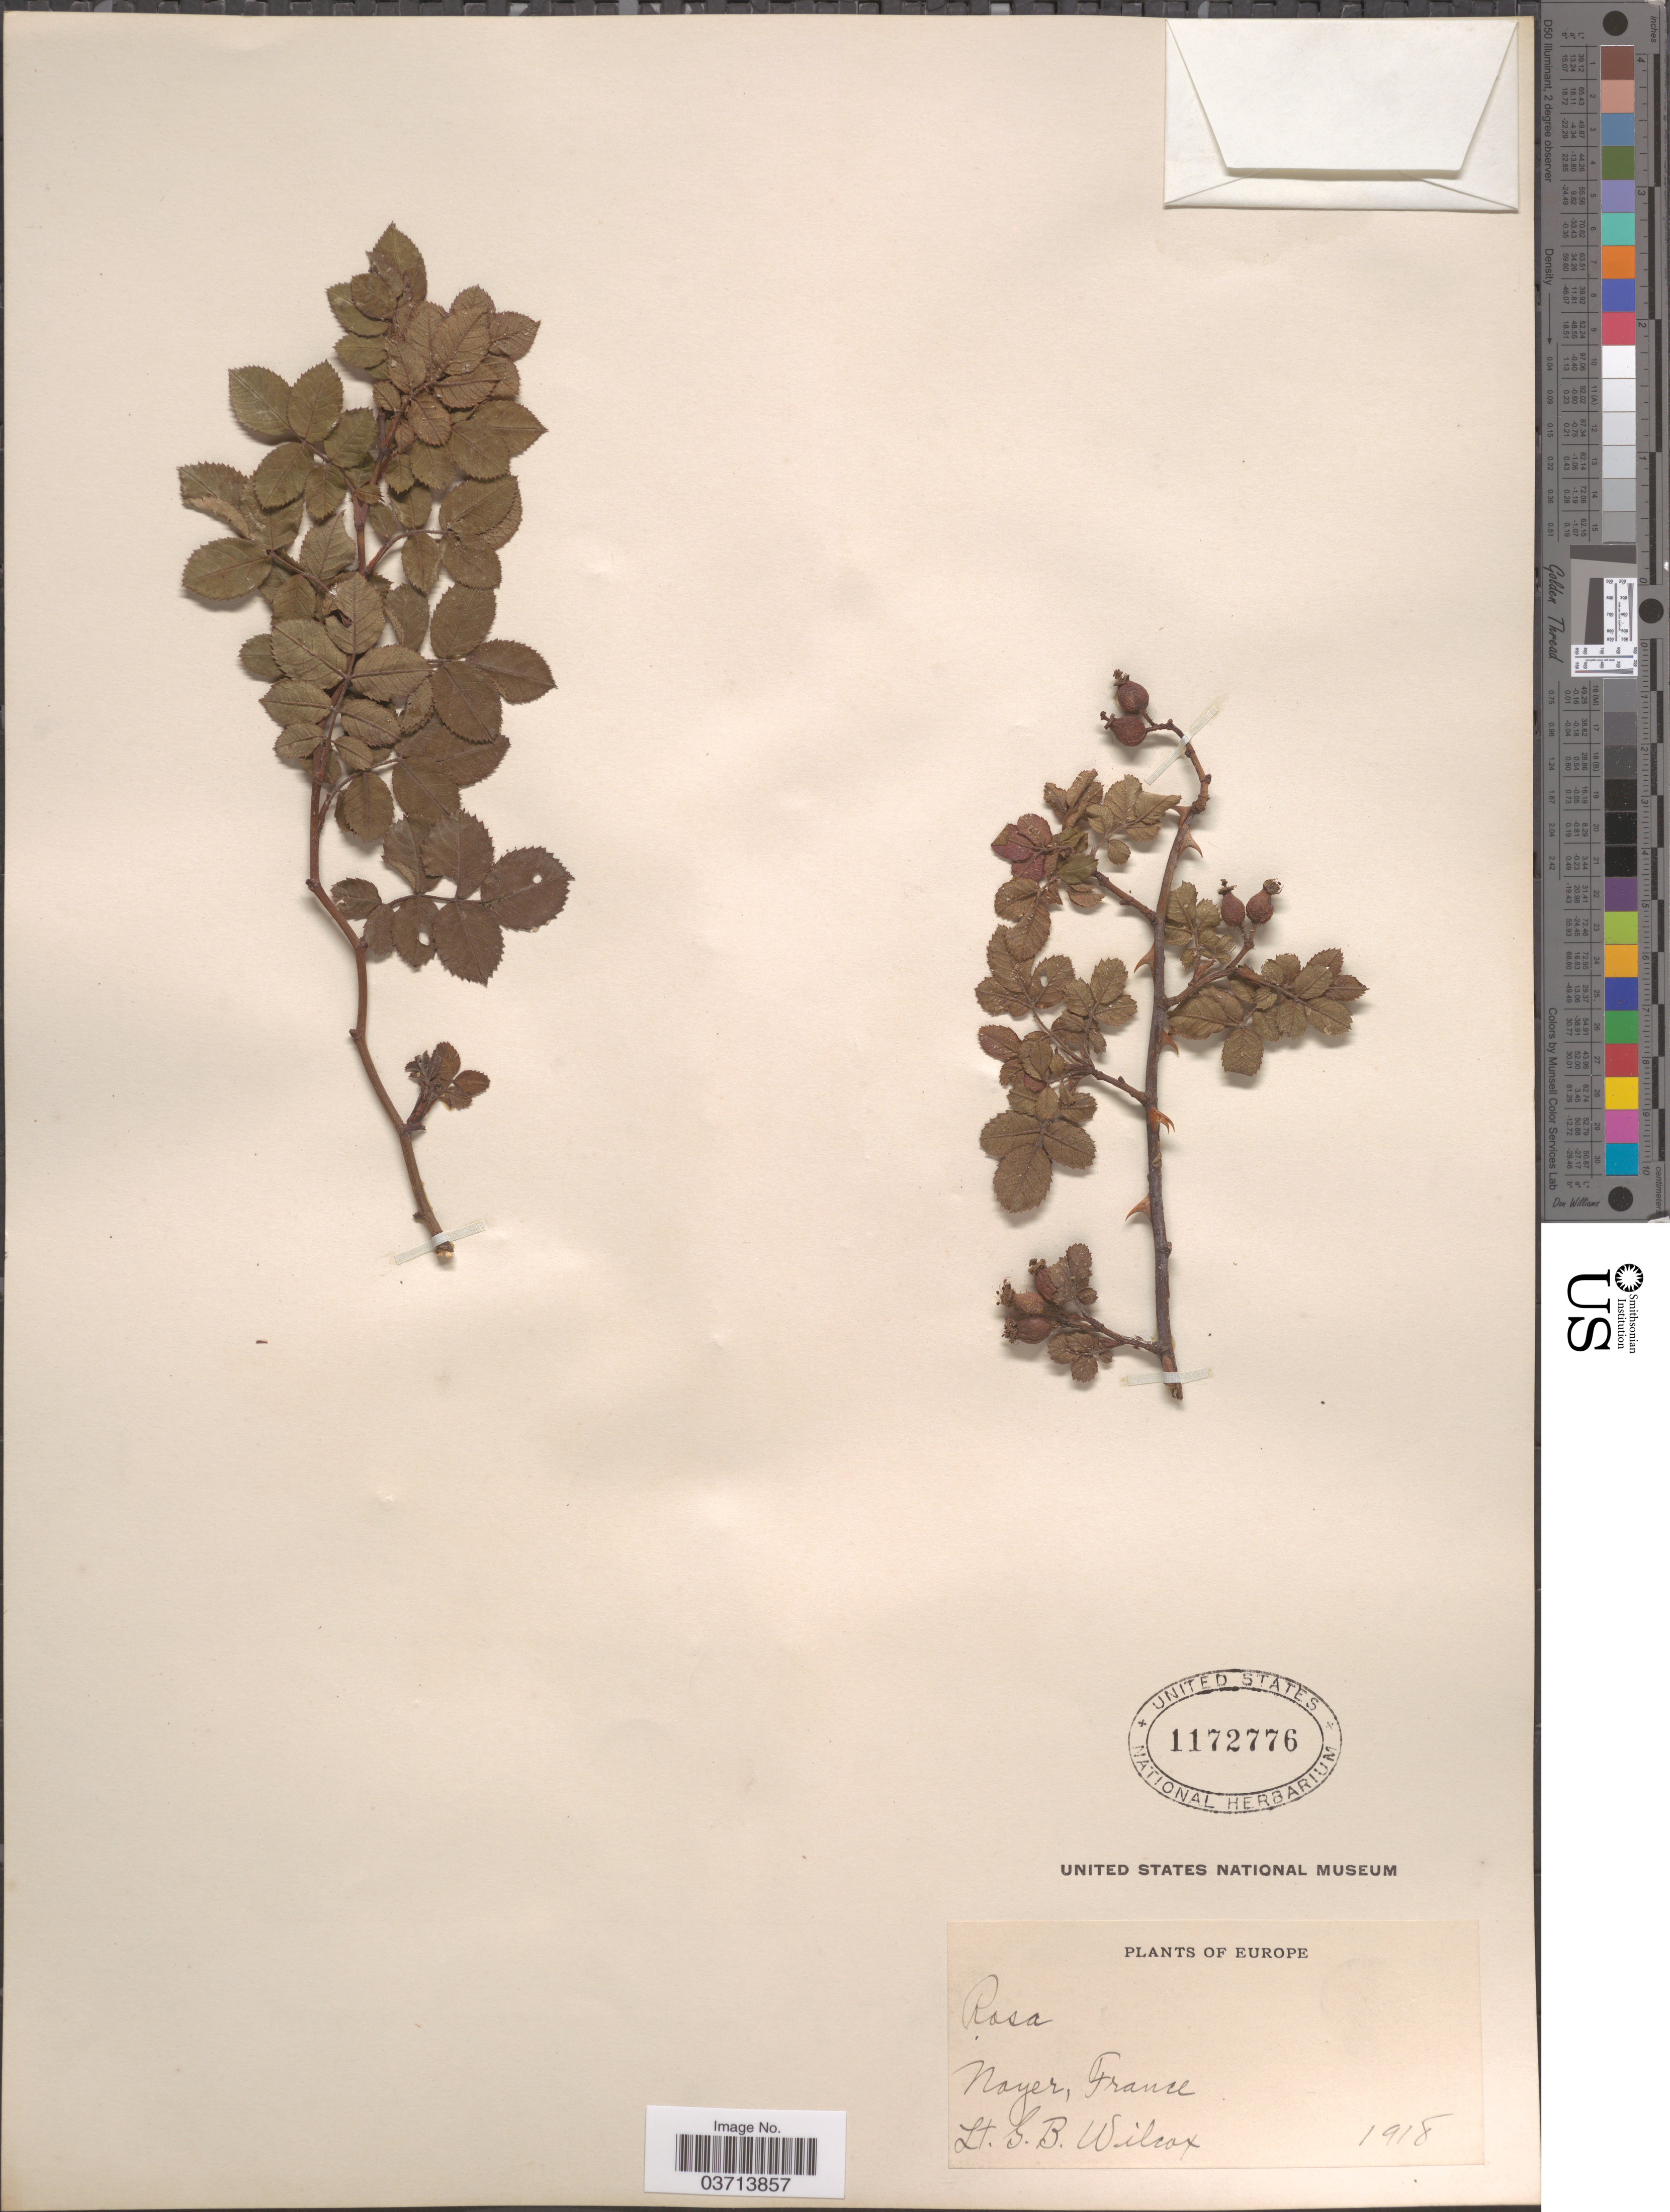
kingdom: Plantae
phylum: Tracheophyta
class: Magnoliopsida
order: Rosales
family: Rosaceae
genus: Rosa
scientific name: Rosa sp.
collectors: G. Wilcox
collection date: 1918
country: France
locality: Noyer.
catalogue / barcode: US 1172776